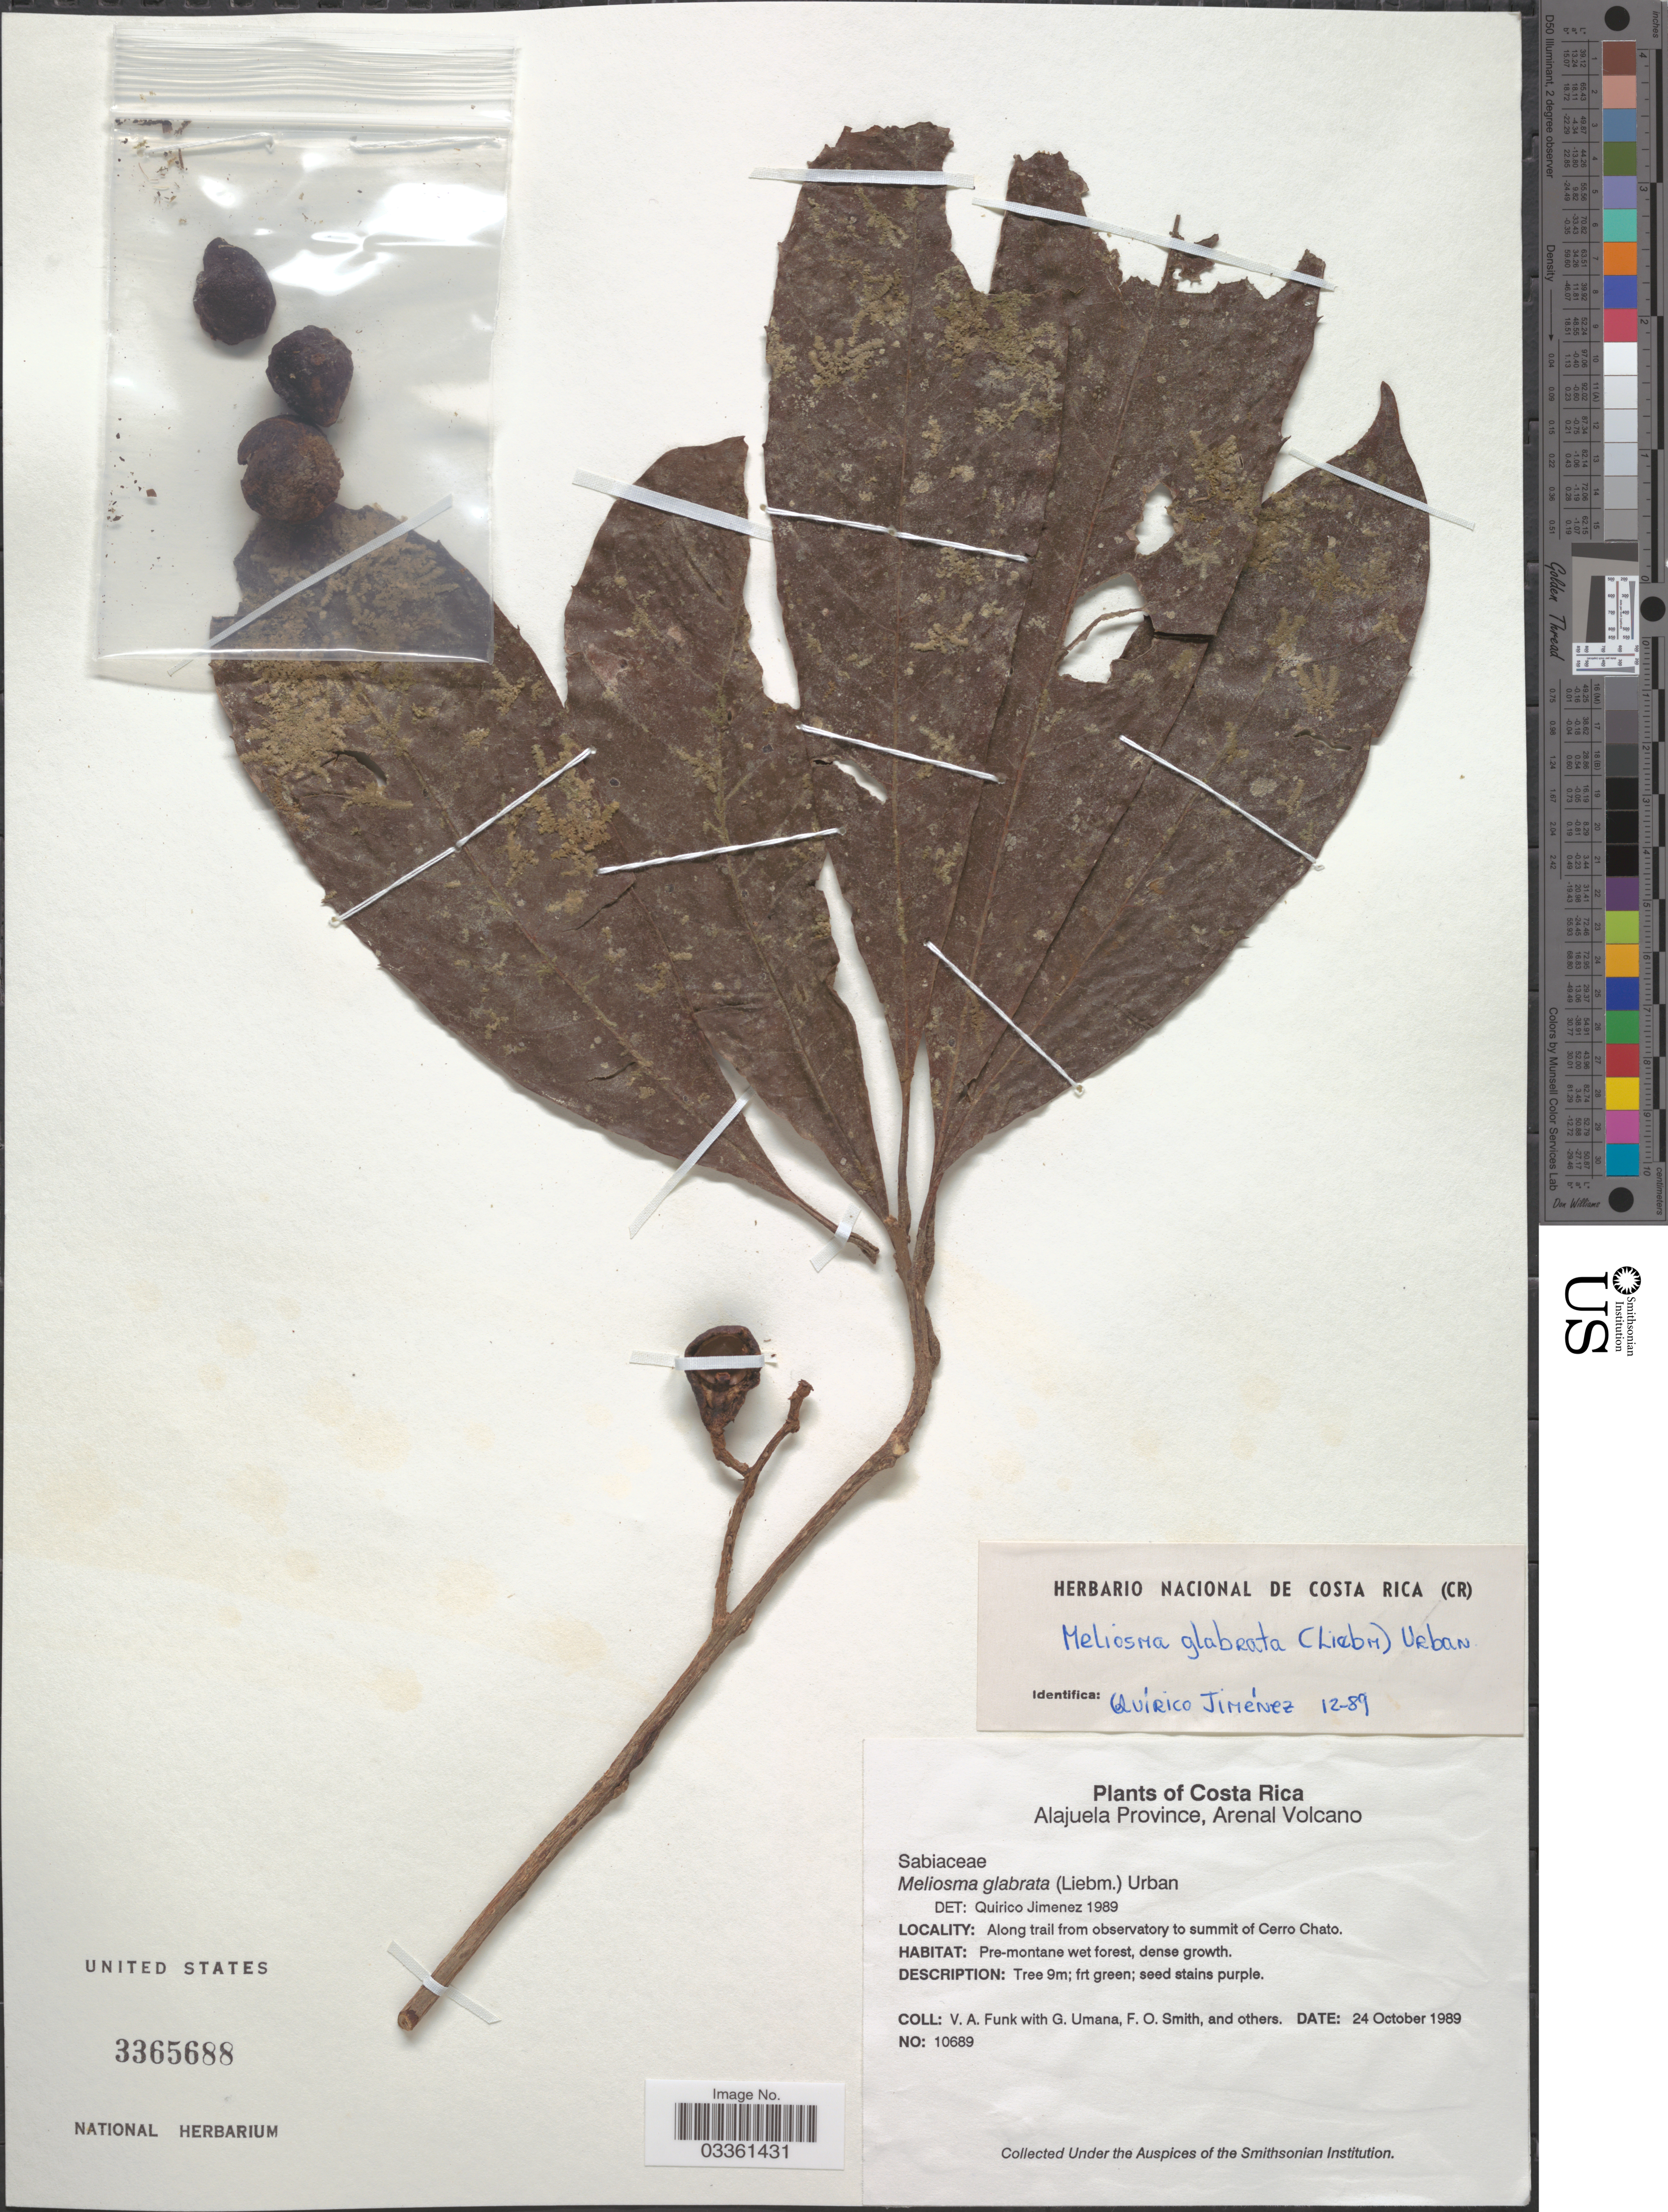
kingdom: Plantae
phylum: Tracheophyta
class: Magnoliopsida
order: Proteales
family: Sabiaceae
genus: Meliosma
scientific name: Meliosma glabrata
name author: (Liebm.) Urb.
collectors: V. Funk, G. Umana, F. Smith & et al.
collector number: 10689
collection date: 1989-10-24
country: Costa Rica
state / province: Alajuela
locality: Arenal Volcano. Along trail from observatory to summit of Cerro Chato.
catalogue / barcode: US 3365688